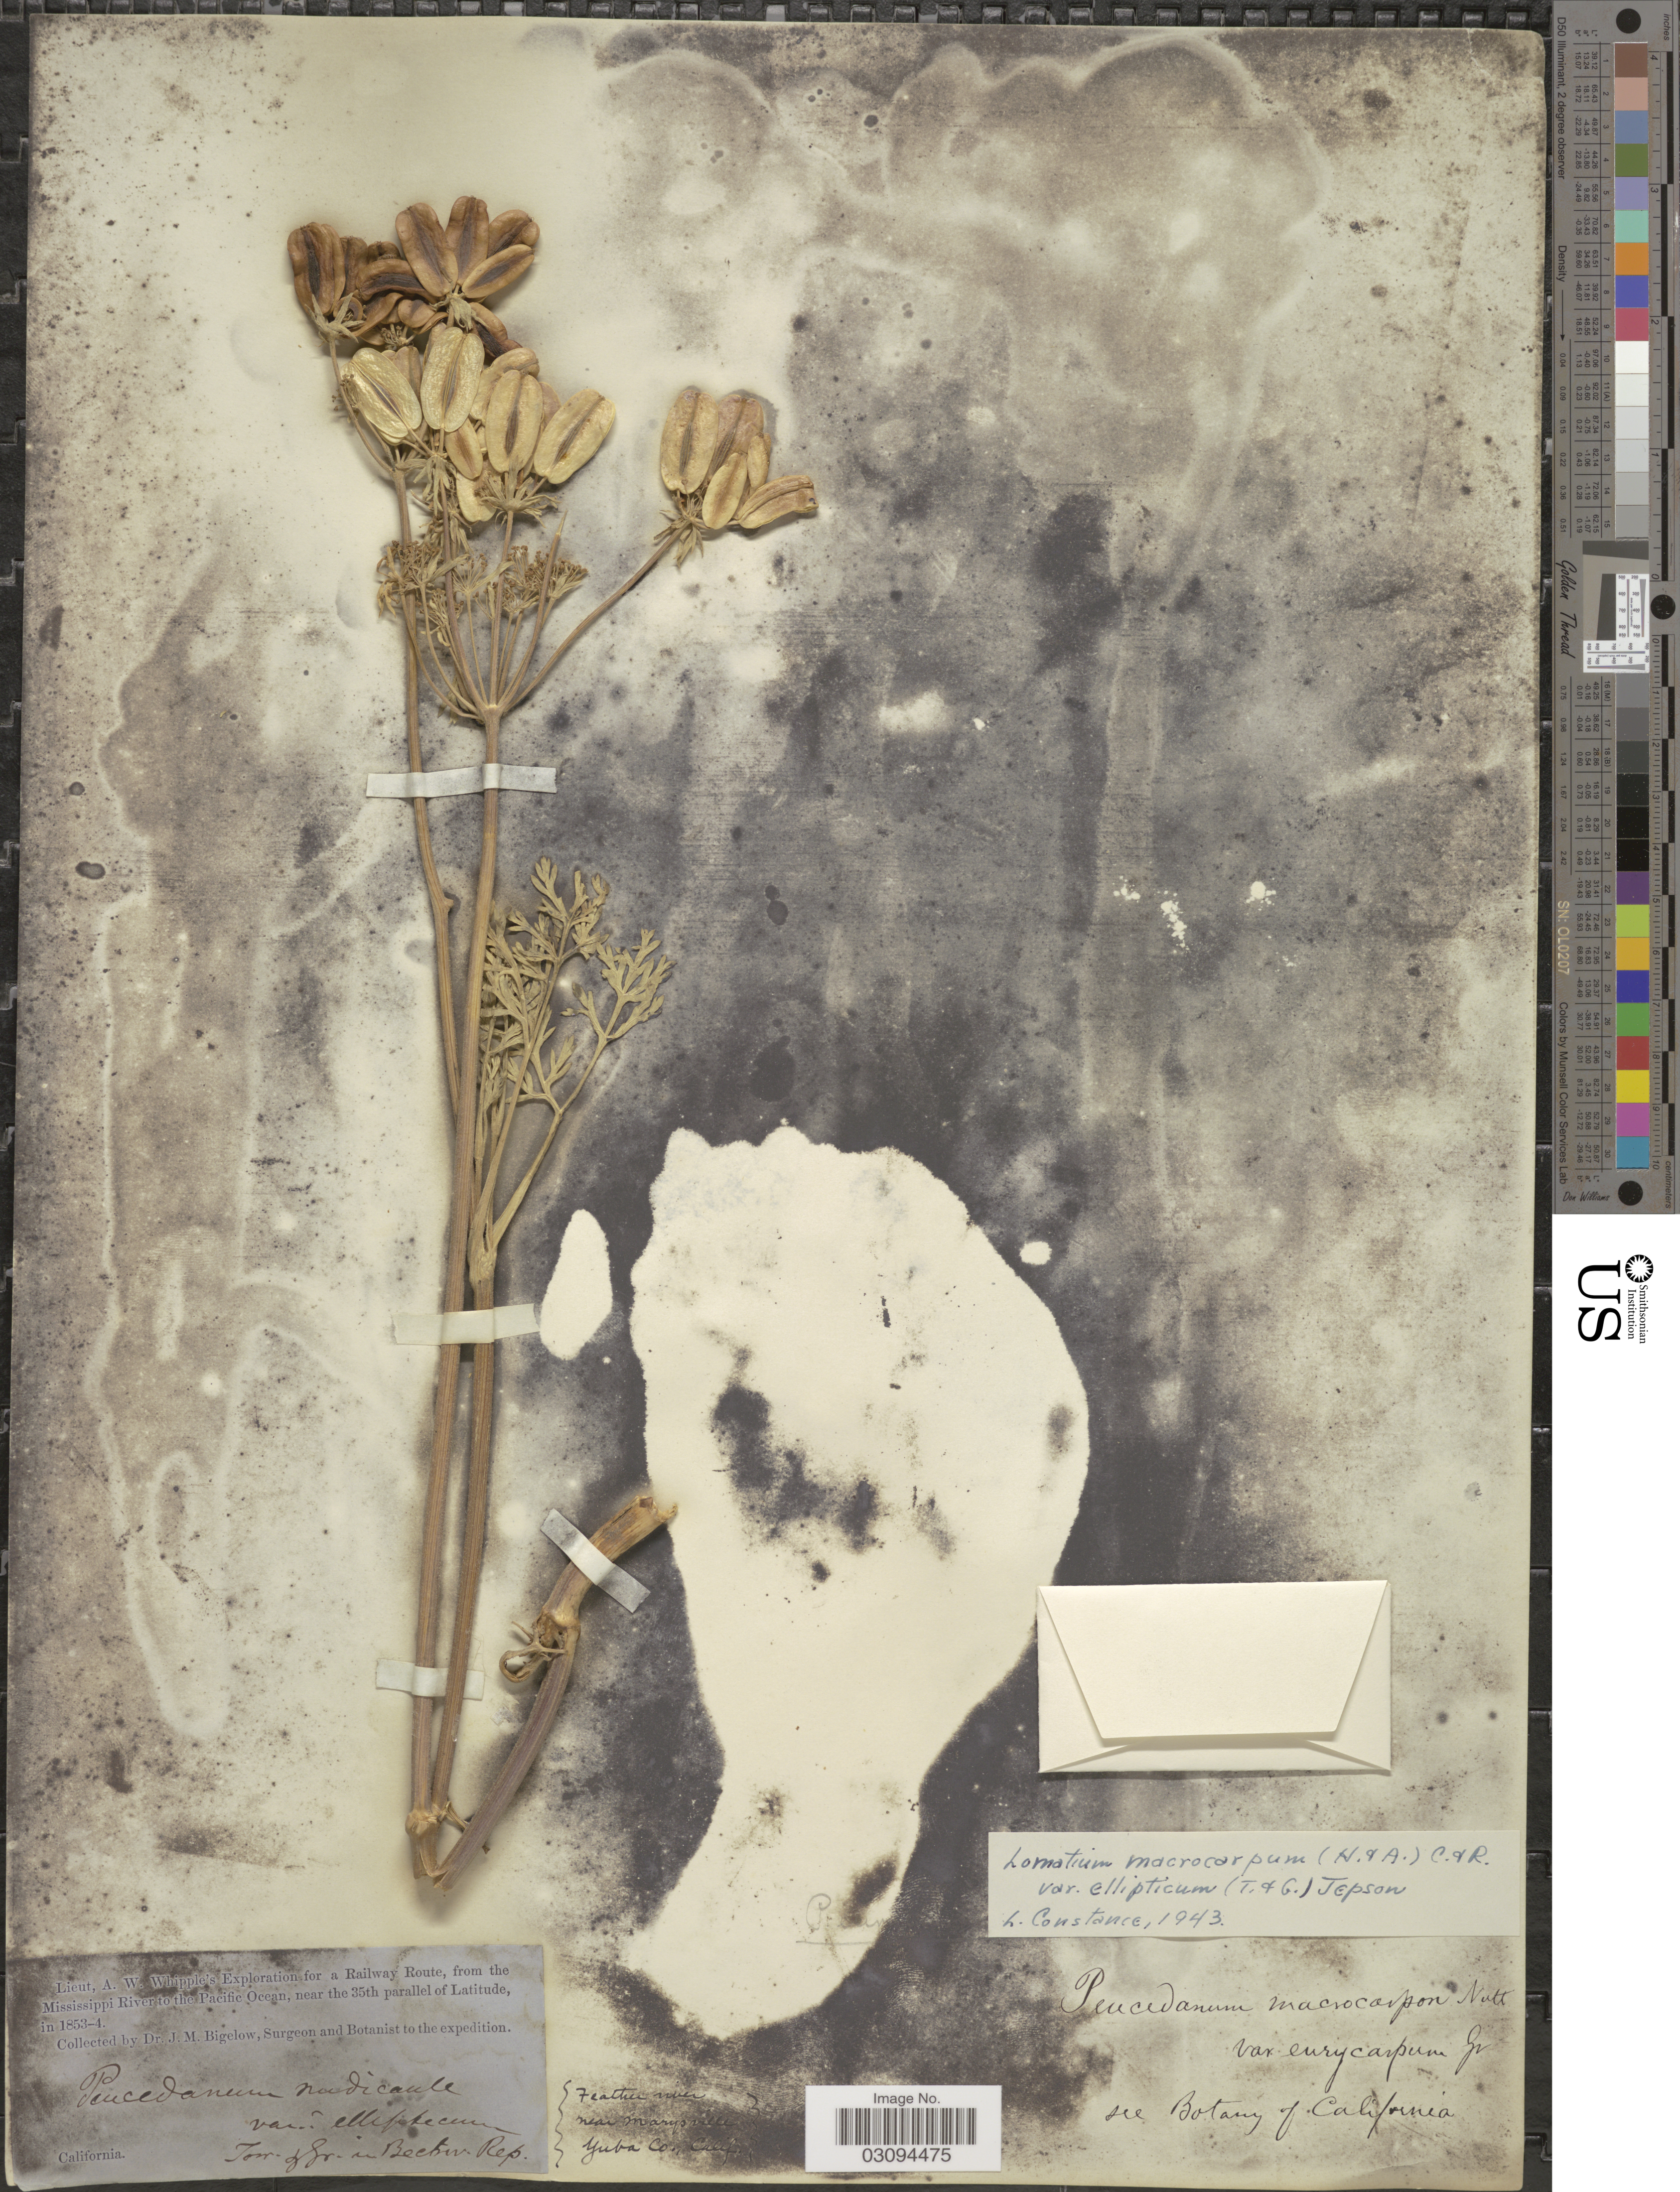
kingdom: Plantae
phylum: Tracheophyta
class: Magnoliopsida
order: Apiales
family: Apiaceae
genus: Lomatium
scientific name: Lomatium macrocarpum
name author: (Hook. et al.) J.M. Coult. & Rose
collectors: J. M. Bigelow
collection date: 1853/1854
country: United States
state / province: California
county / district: Yuba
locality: Mississippi River to the Pacific Ocean. Feather river near Marysville. Yuba Co., Calif.